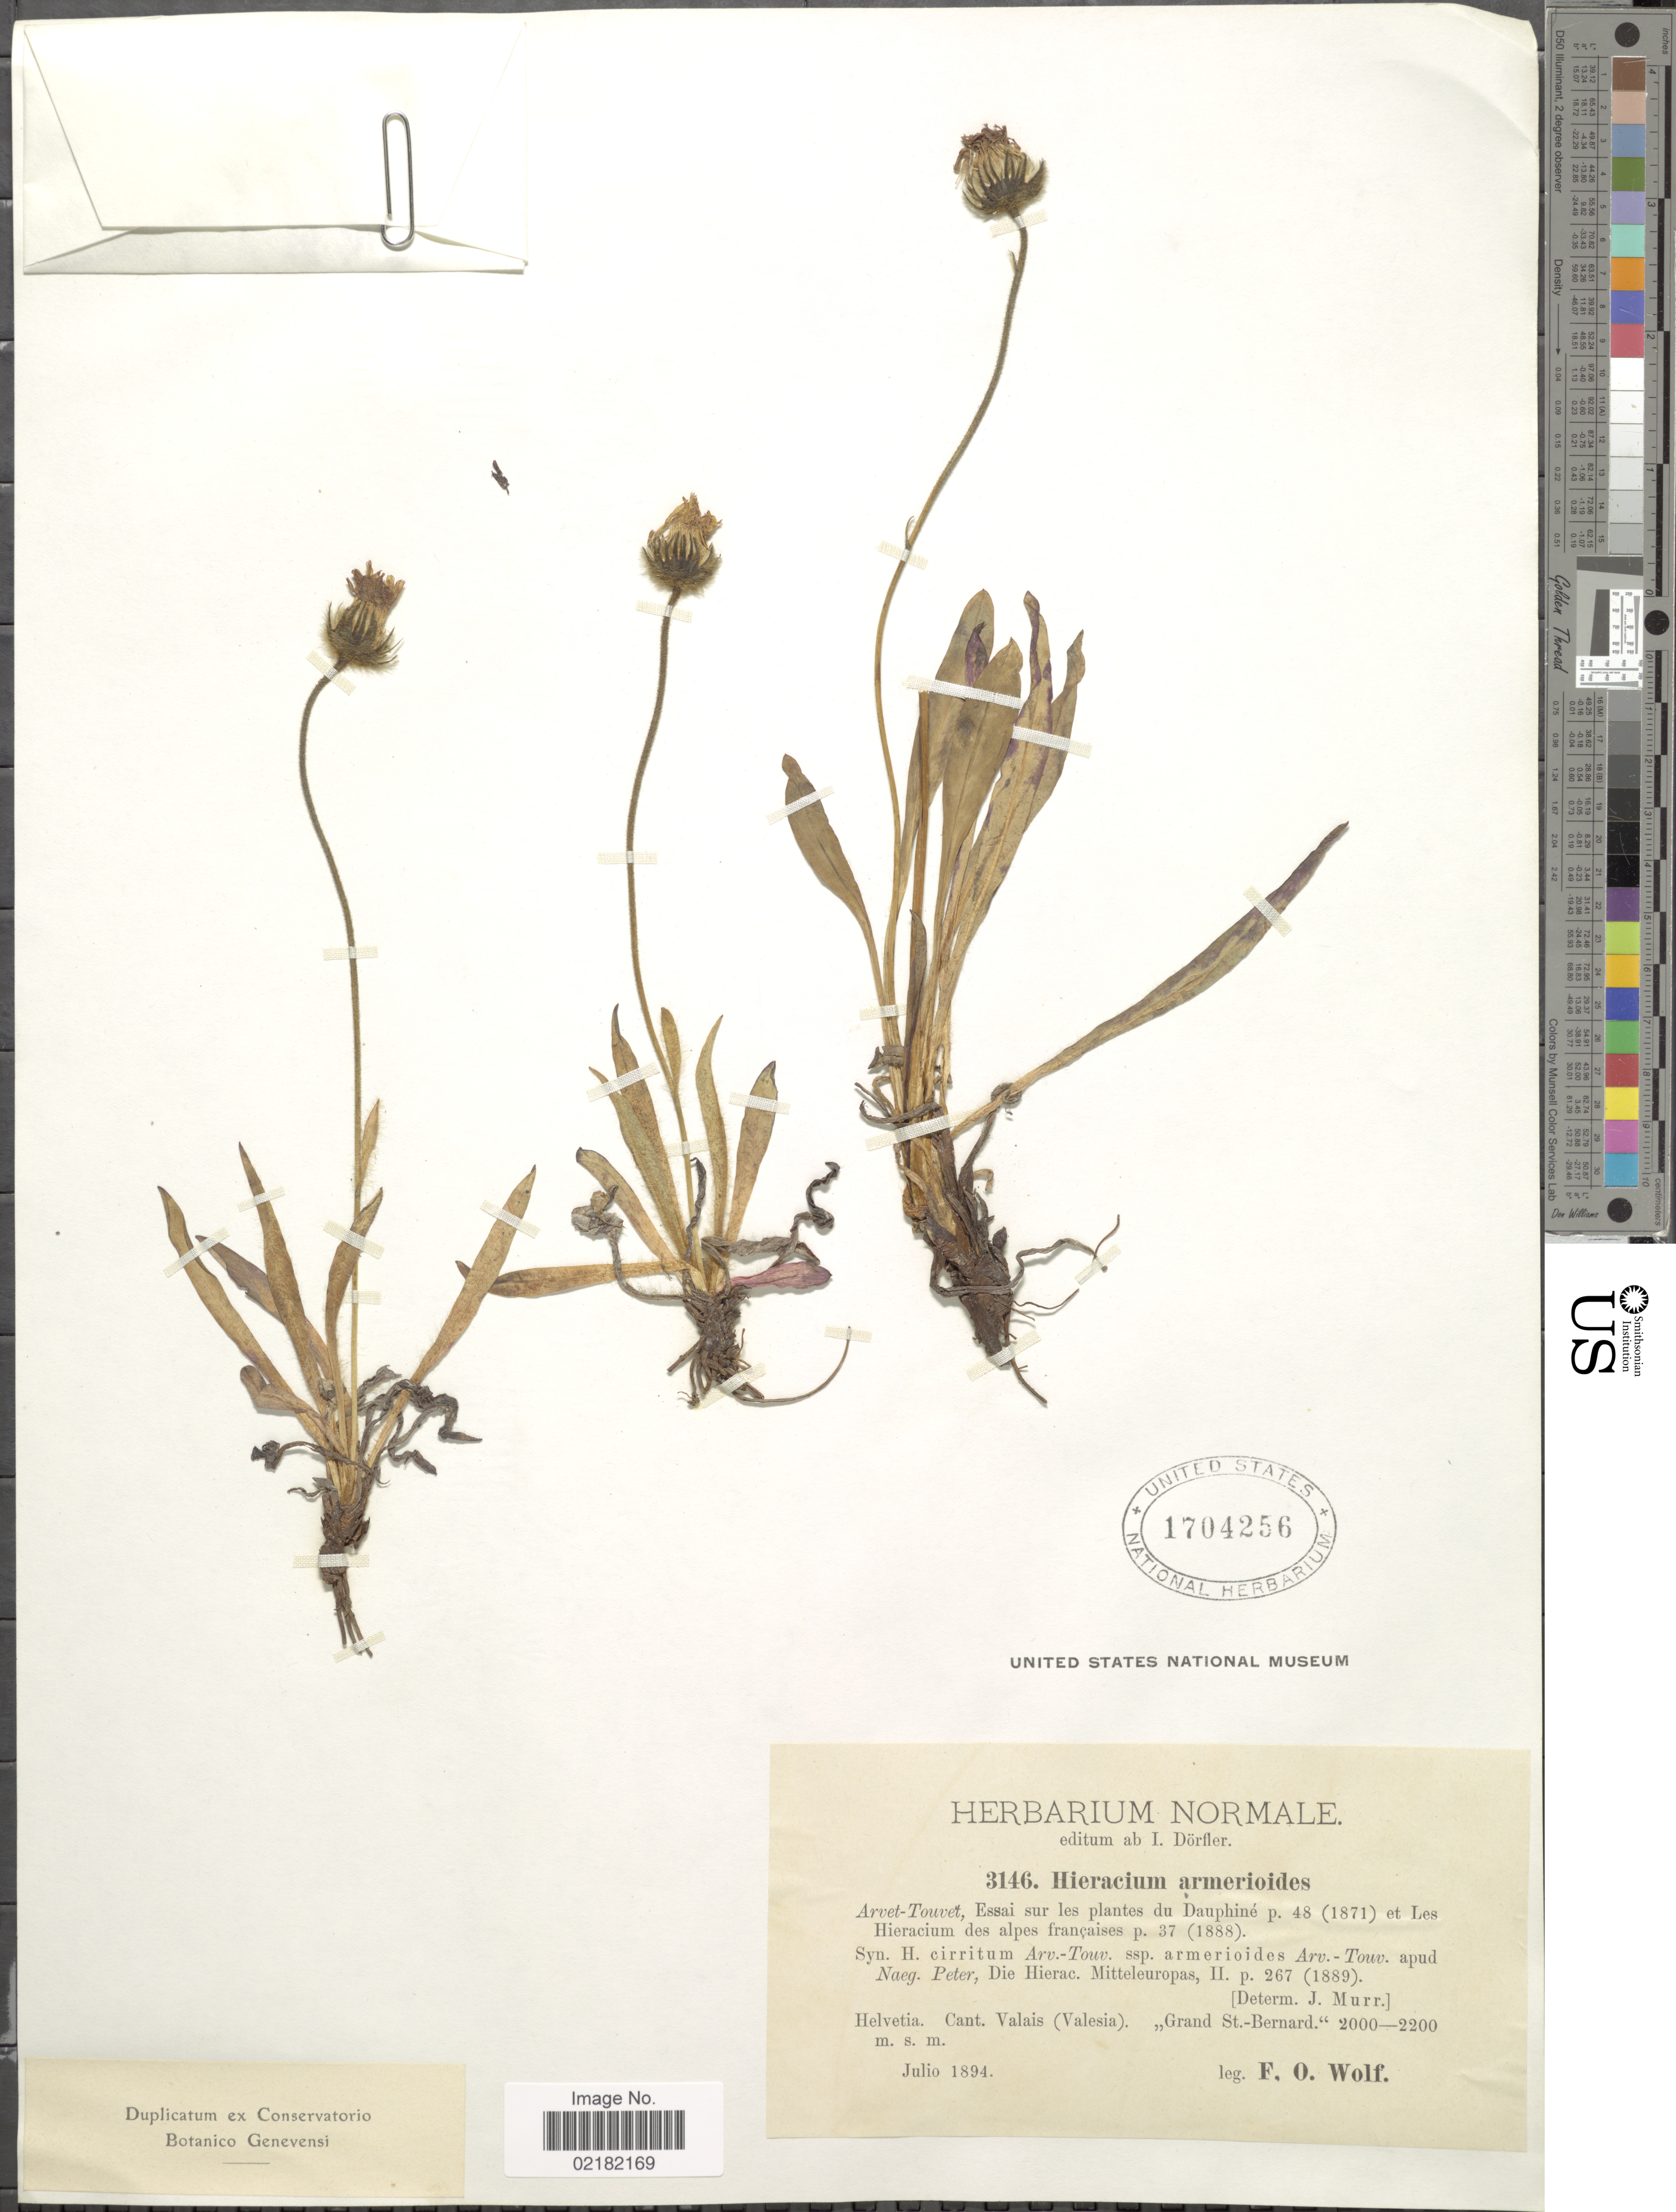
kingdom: Plantae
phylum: Tracheophyta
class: Magnoliopsida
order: Asterales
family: Asteraceae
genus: Hieracium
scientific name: Hieracium armerioides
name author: Arvet-Touvet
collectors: F. Wolf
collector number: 3146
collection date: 1894-07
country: Switzerland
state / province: Valais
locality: Cant. Valais (Valesia), "Grand St.-Bernard."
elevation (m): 2000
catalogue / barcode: US 1704256